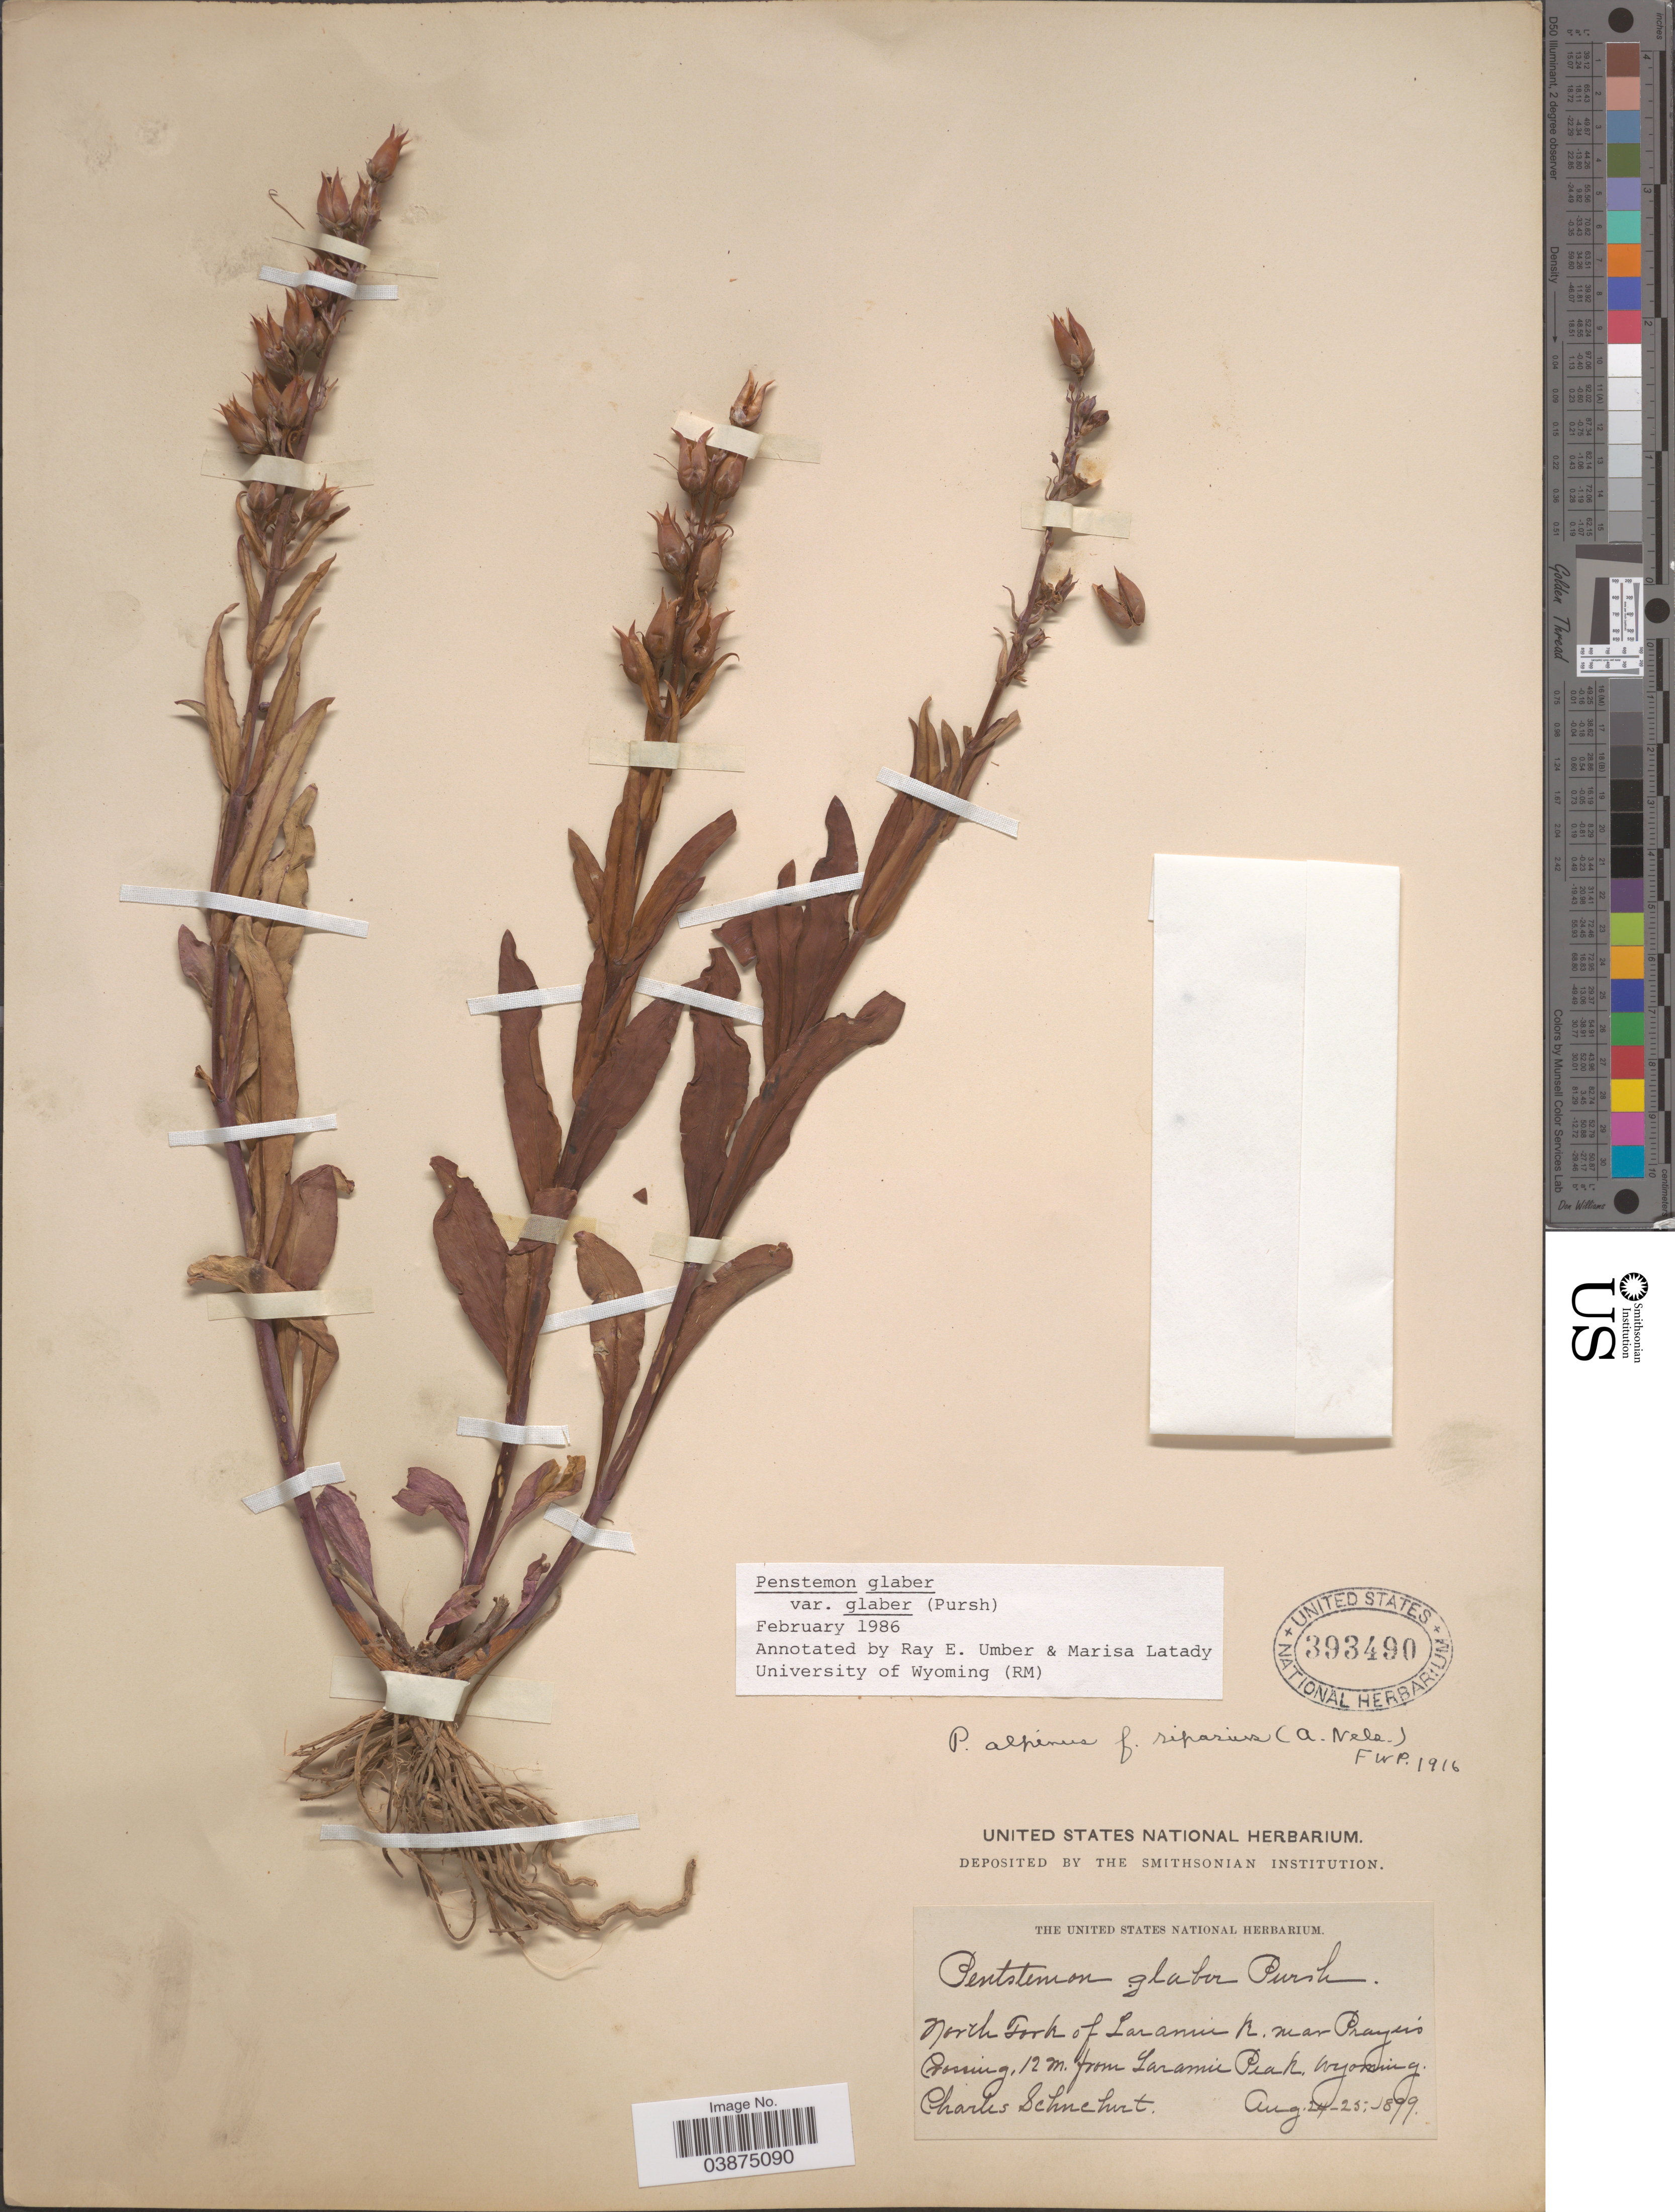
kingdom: Plantae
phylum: Tracheophyta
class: Magnoliopsida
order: Lamiales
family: Plantaginaceae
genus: Penstemon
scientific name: Penstemon glaber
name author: Pursh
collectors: C. Schuchert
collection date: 1899-08-24/1899-08-25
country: United States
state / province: Wyoming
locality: North Fork of Laramie R. near Prayer's Crossing, 12 m. from Laramie Peak.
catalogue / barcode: US 393490